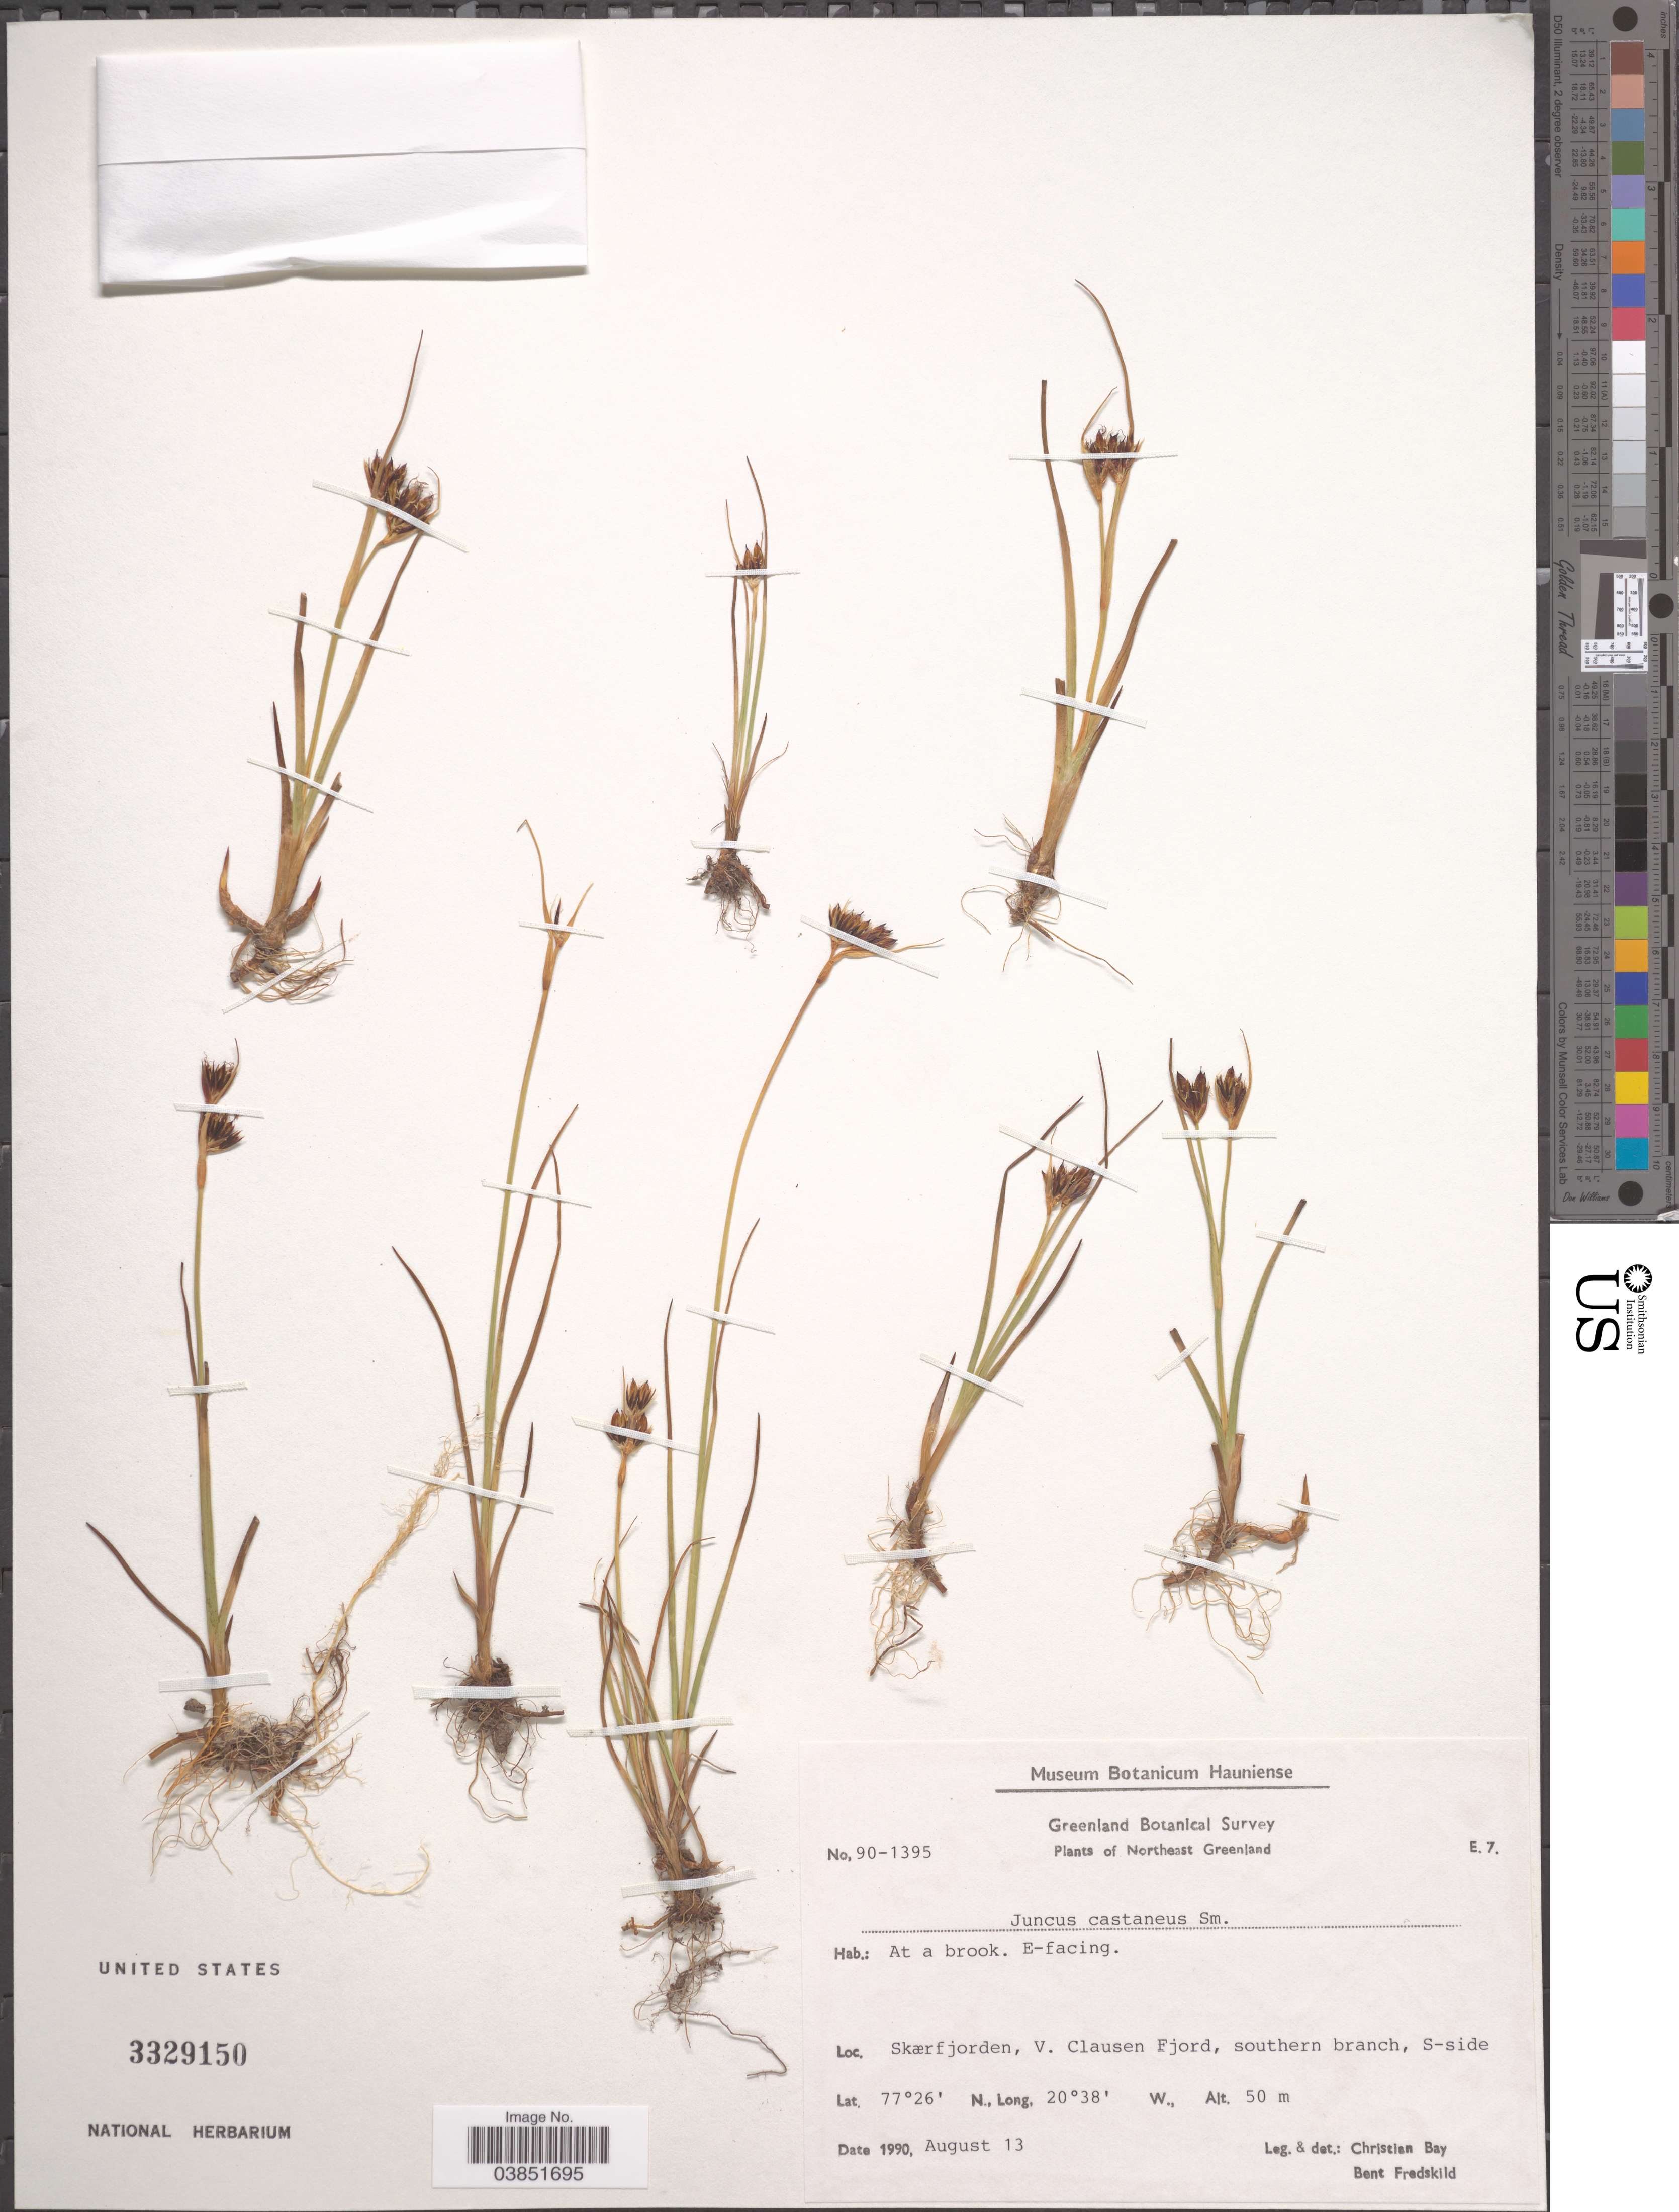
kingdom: Plantae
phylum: Tracheophyta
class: Liliopsida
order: Poales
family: Juncaceae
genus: Juncus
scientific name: Juncus castaneus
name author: Sm.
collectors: C. Bay & B. Fredskild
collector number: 90-1395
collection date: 1990-08-13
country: Greenland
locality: Northeast Greenland E.7. [unsure placement] E-facing. Skærfjorden, V. Clausen Fjord, southern branch, S-side.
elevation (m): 50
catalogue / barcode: US 3329150